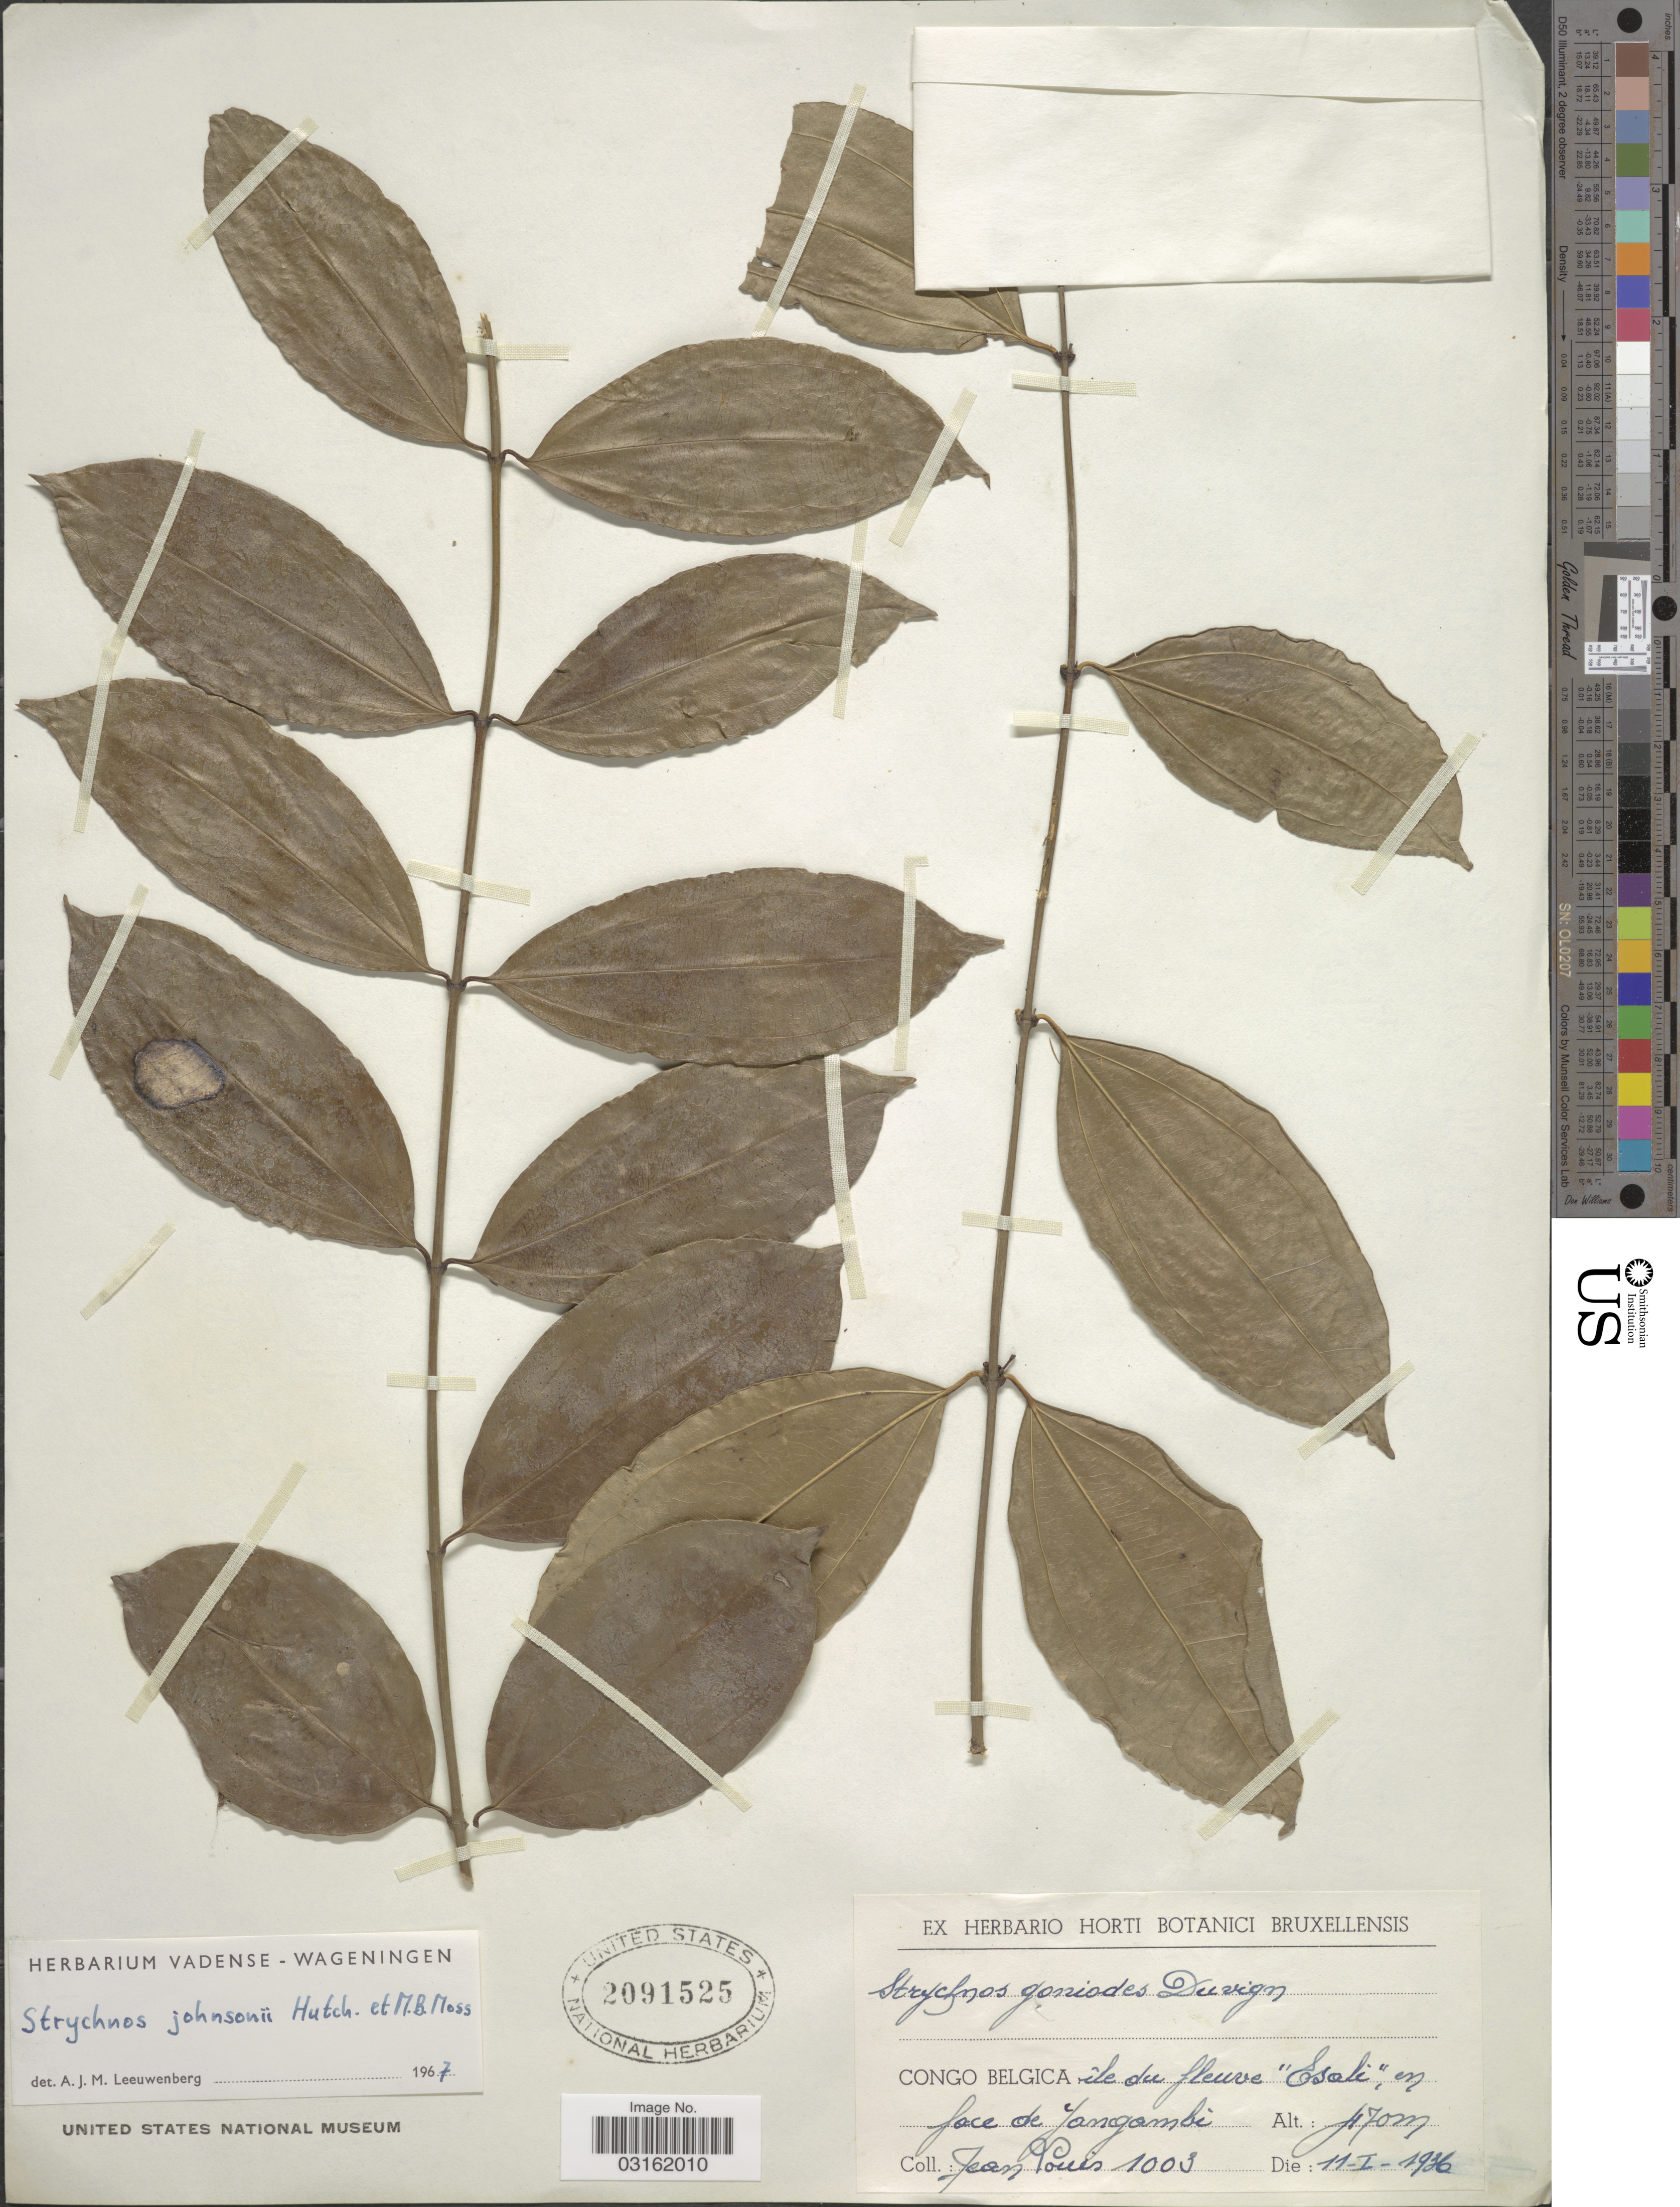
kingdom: Plantae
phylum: Tracheophyta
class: Magnoliopsida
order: Gentianales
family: Loganiaceae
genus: Strychnos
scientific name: Strychnos johnsonii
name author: Hutch. & M.B. Moss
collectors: J. Louis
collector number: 1003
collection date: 1936-01-11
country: Congo, Democratic Republic of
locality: Congo Belgica: île du fleure "Esali", on face de Yangambi.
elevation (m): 470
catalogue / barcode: US 2091525